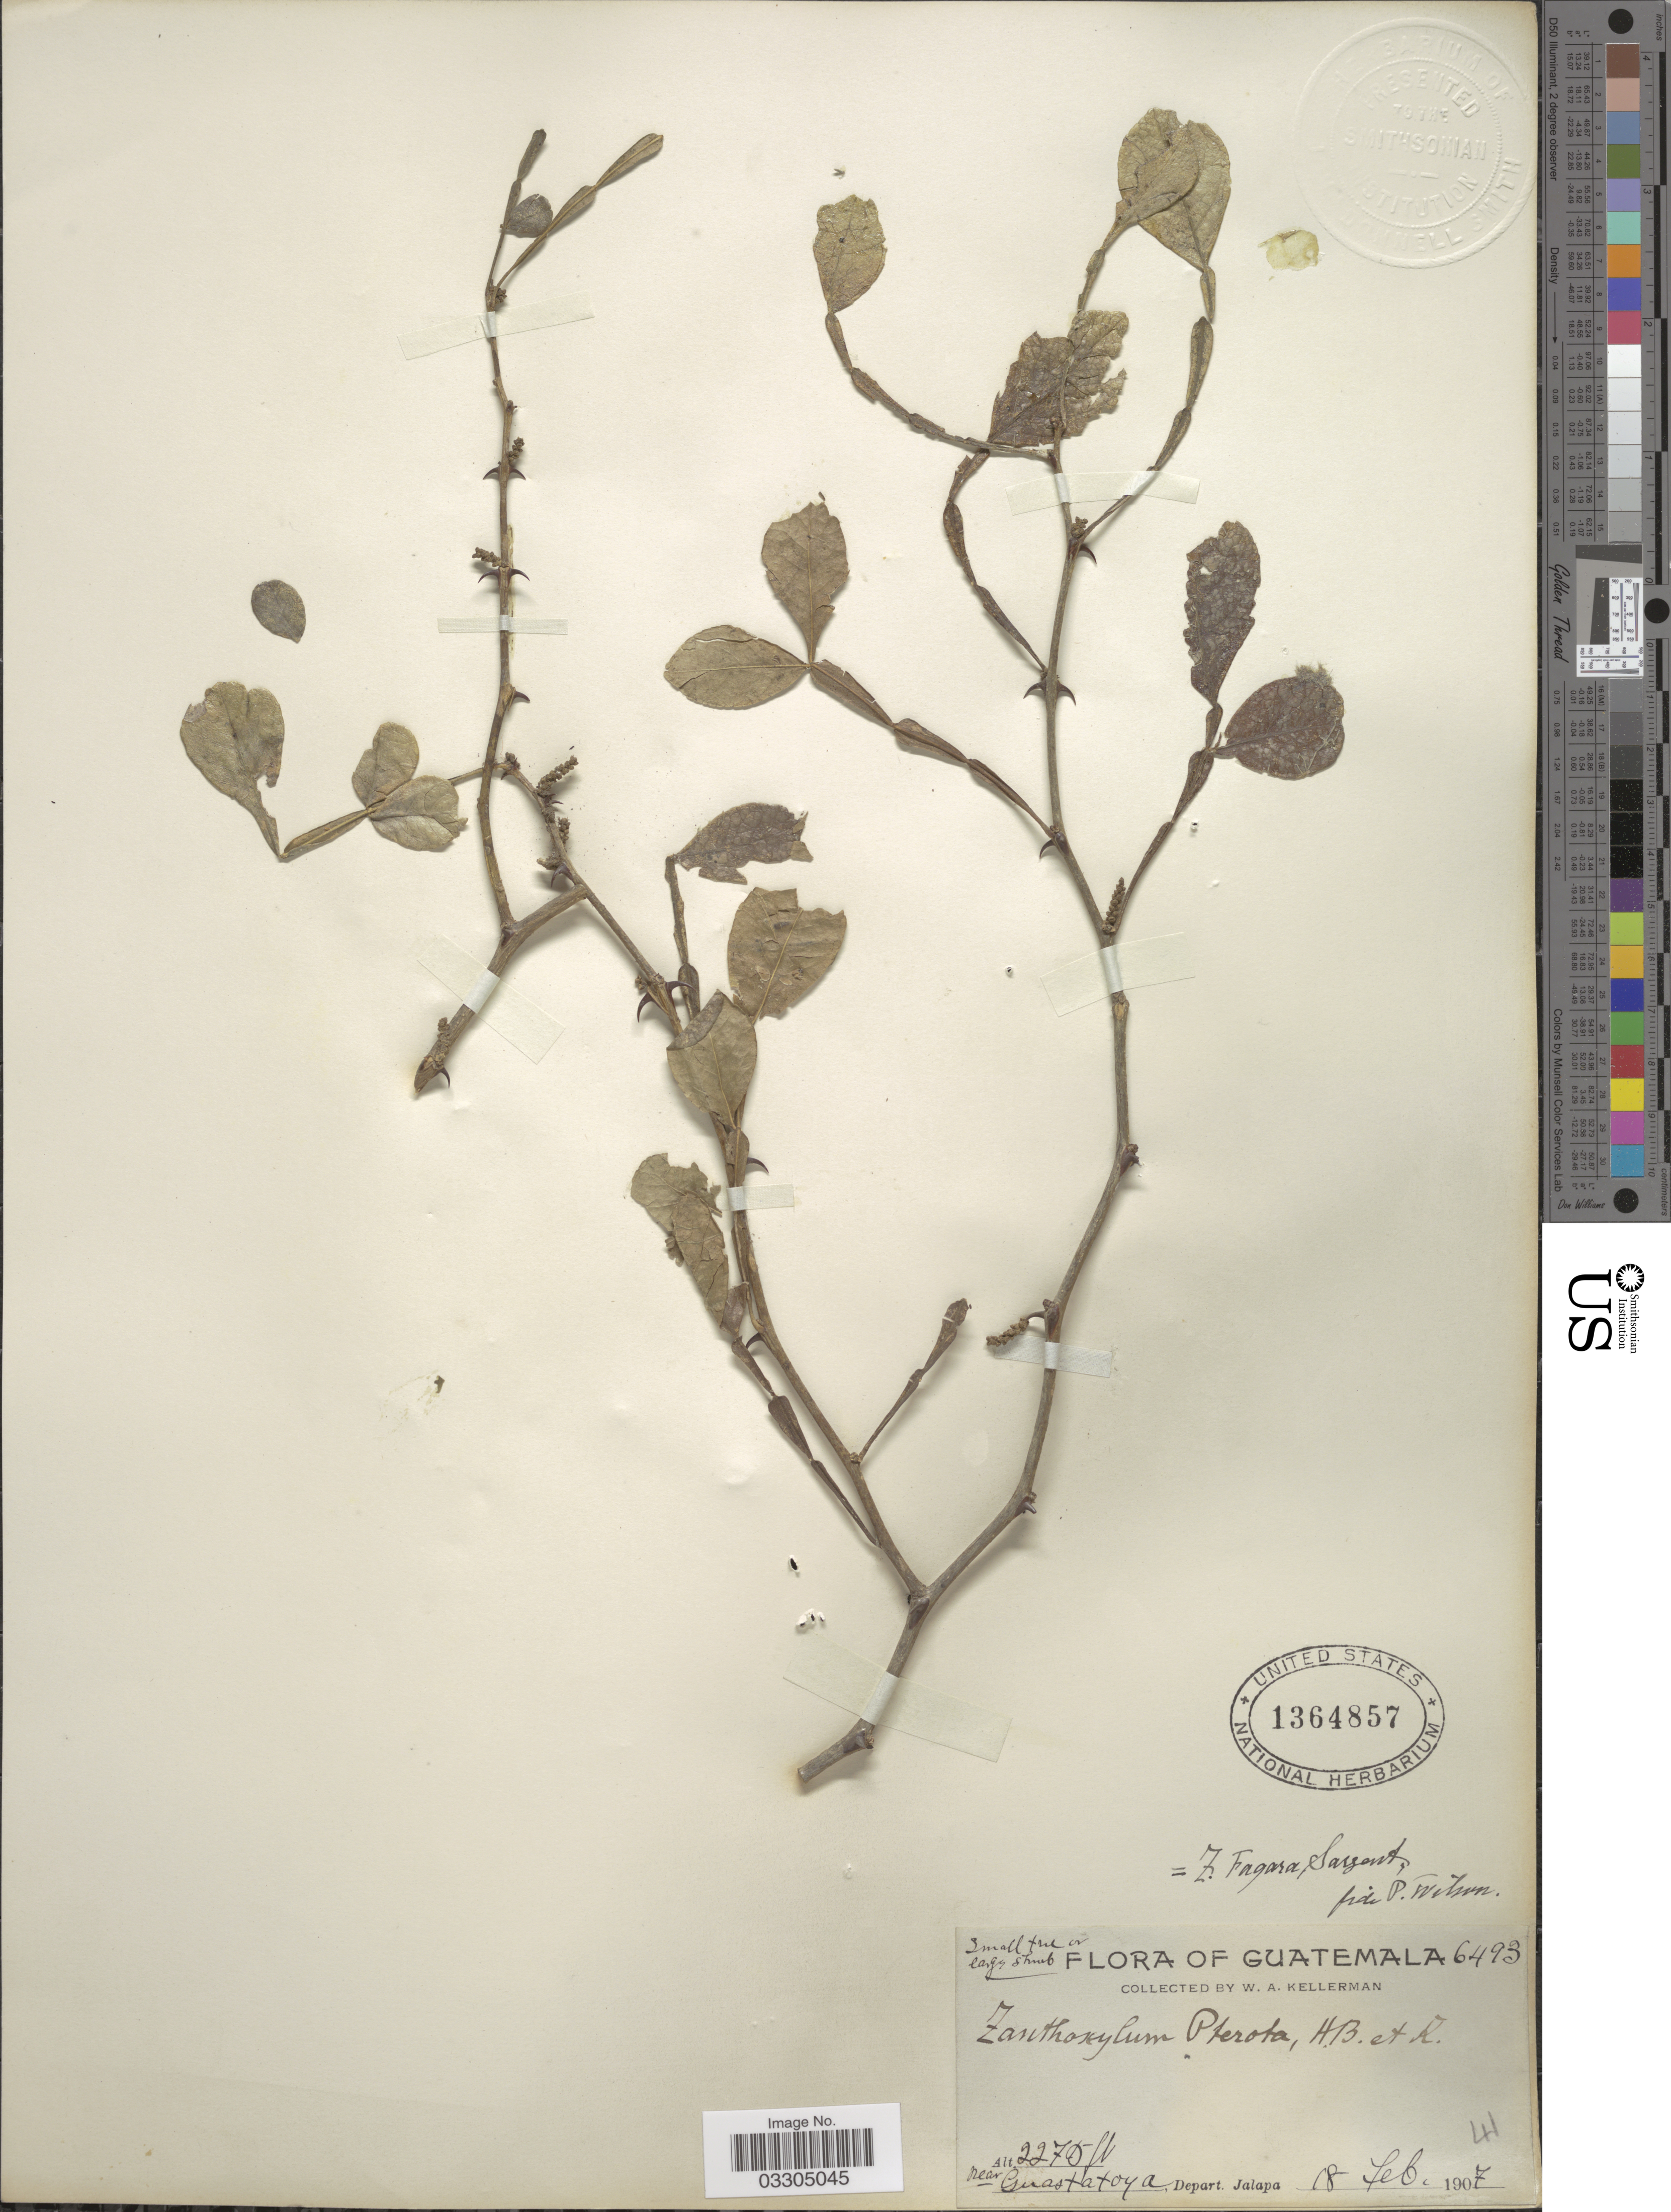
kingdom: Plantae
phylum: Tracheophyta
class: Magnoliopsida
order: Sapindales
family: Rutaceae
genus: Zanthoxylum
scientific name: Zanthoxylum fagara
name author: (L.) Sarg.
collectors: W. Kellerman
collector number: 6493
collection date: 1907-02-18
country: Guatemala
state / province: Jalapa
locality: Near Guastatoya, Depart. Jalapa.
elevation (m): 693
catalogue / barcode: US 1364857